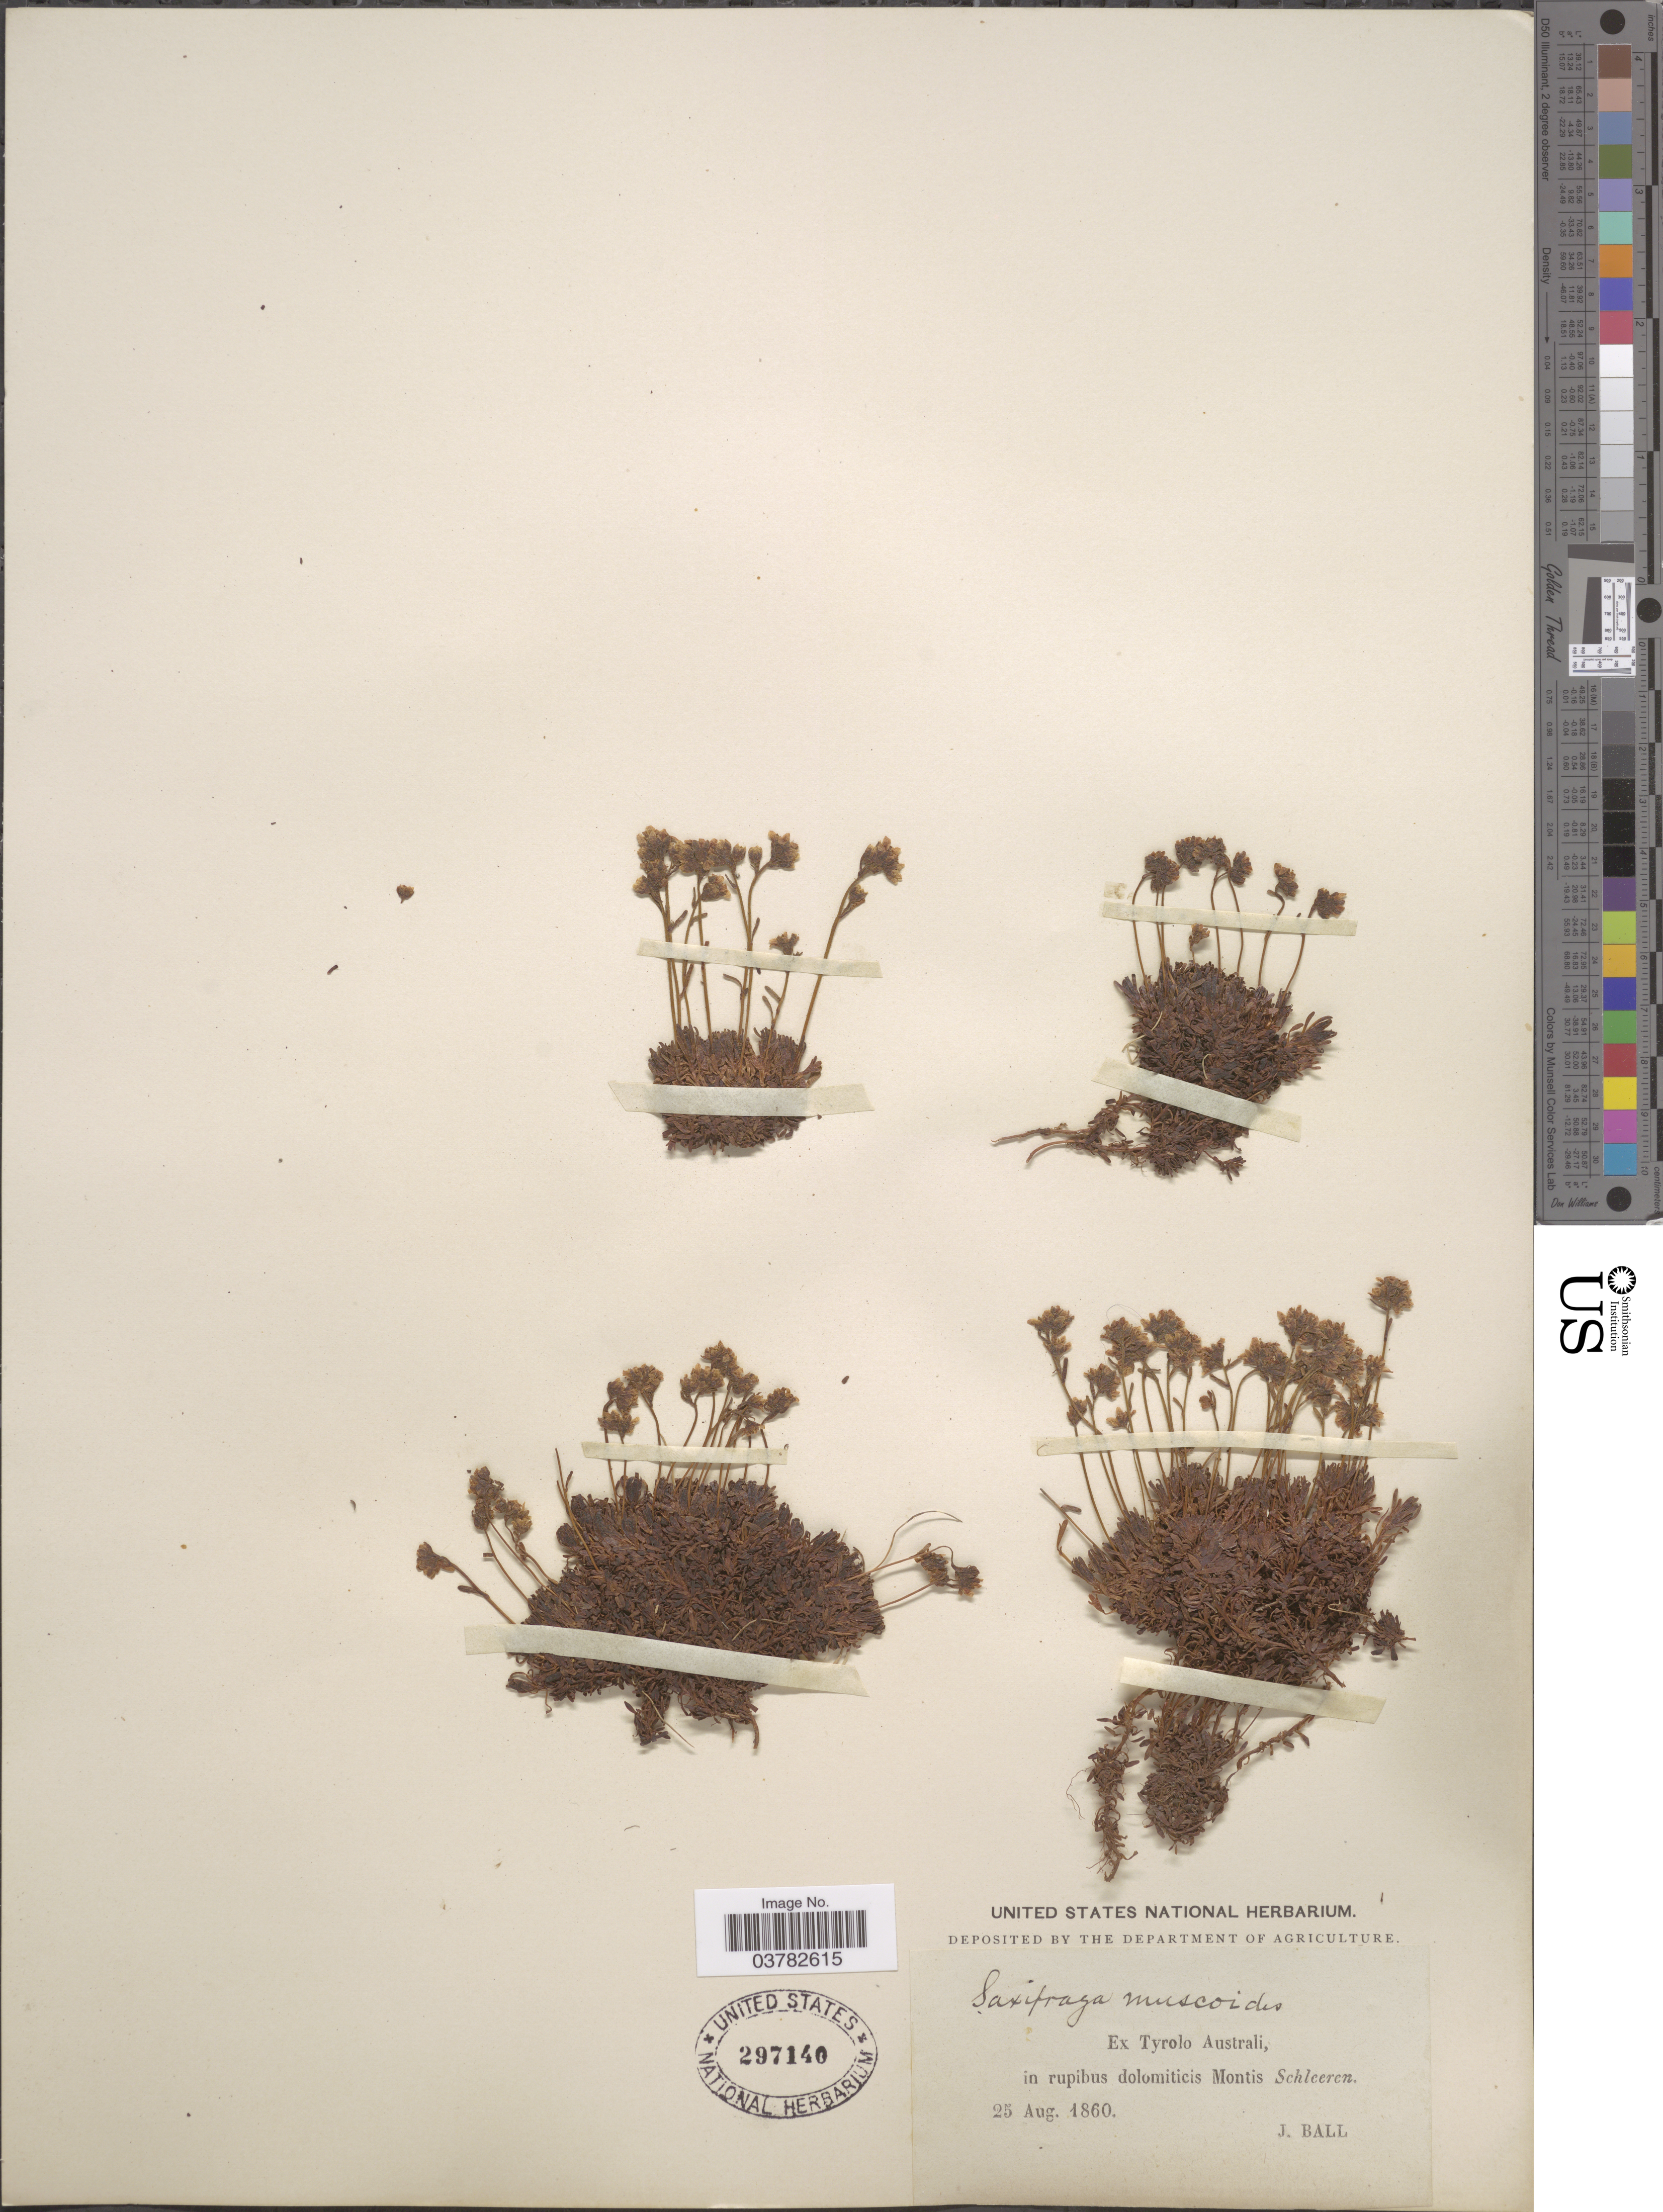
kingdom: Plantae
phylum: Tracheophyta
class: Magnoliopsida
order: Saxifragales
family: Saxifragaceae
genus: Saxifraga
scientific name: Saxifraga muscoides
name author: All.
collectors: J. Ball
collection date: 1860-08-25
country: Italy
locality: Ex Tyrolo Australi, in rupibus dolomiticis Montis Schleeren.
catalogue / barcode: US 297140